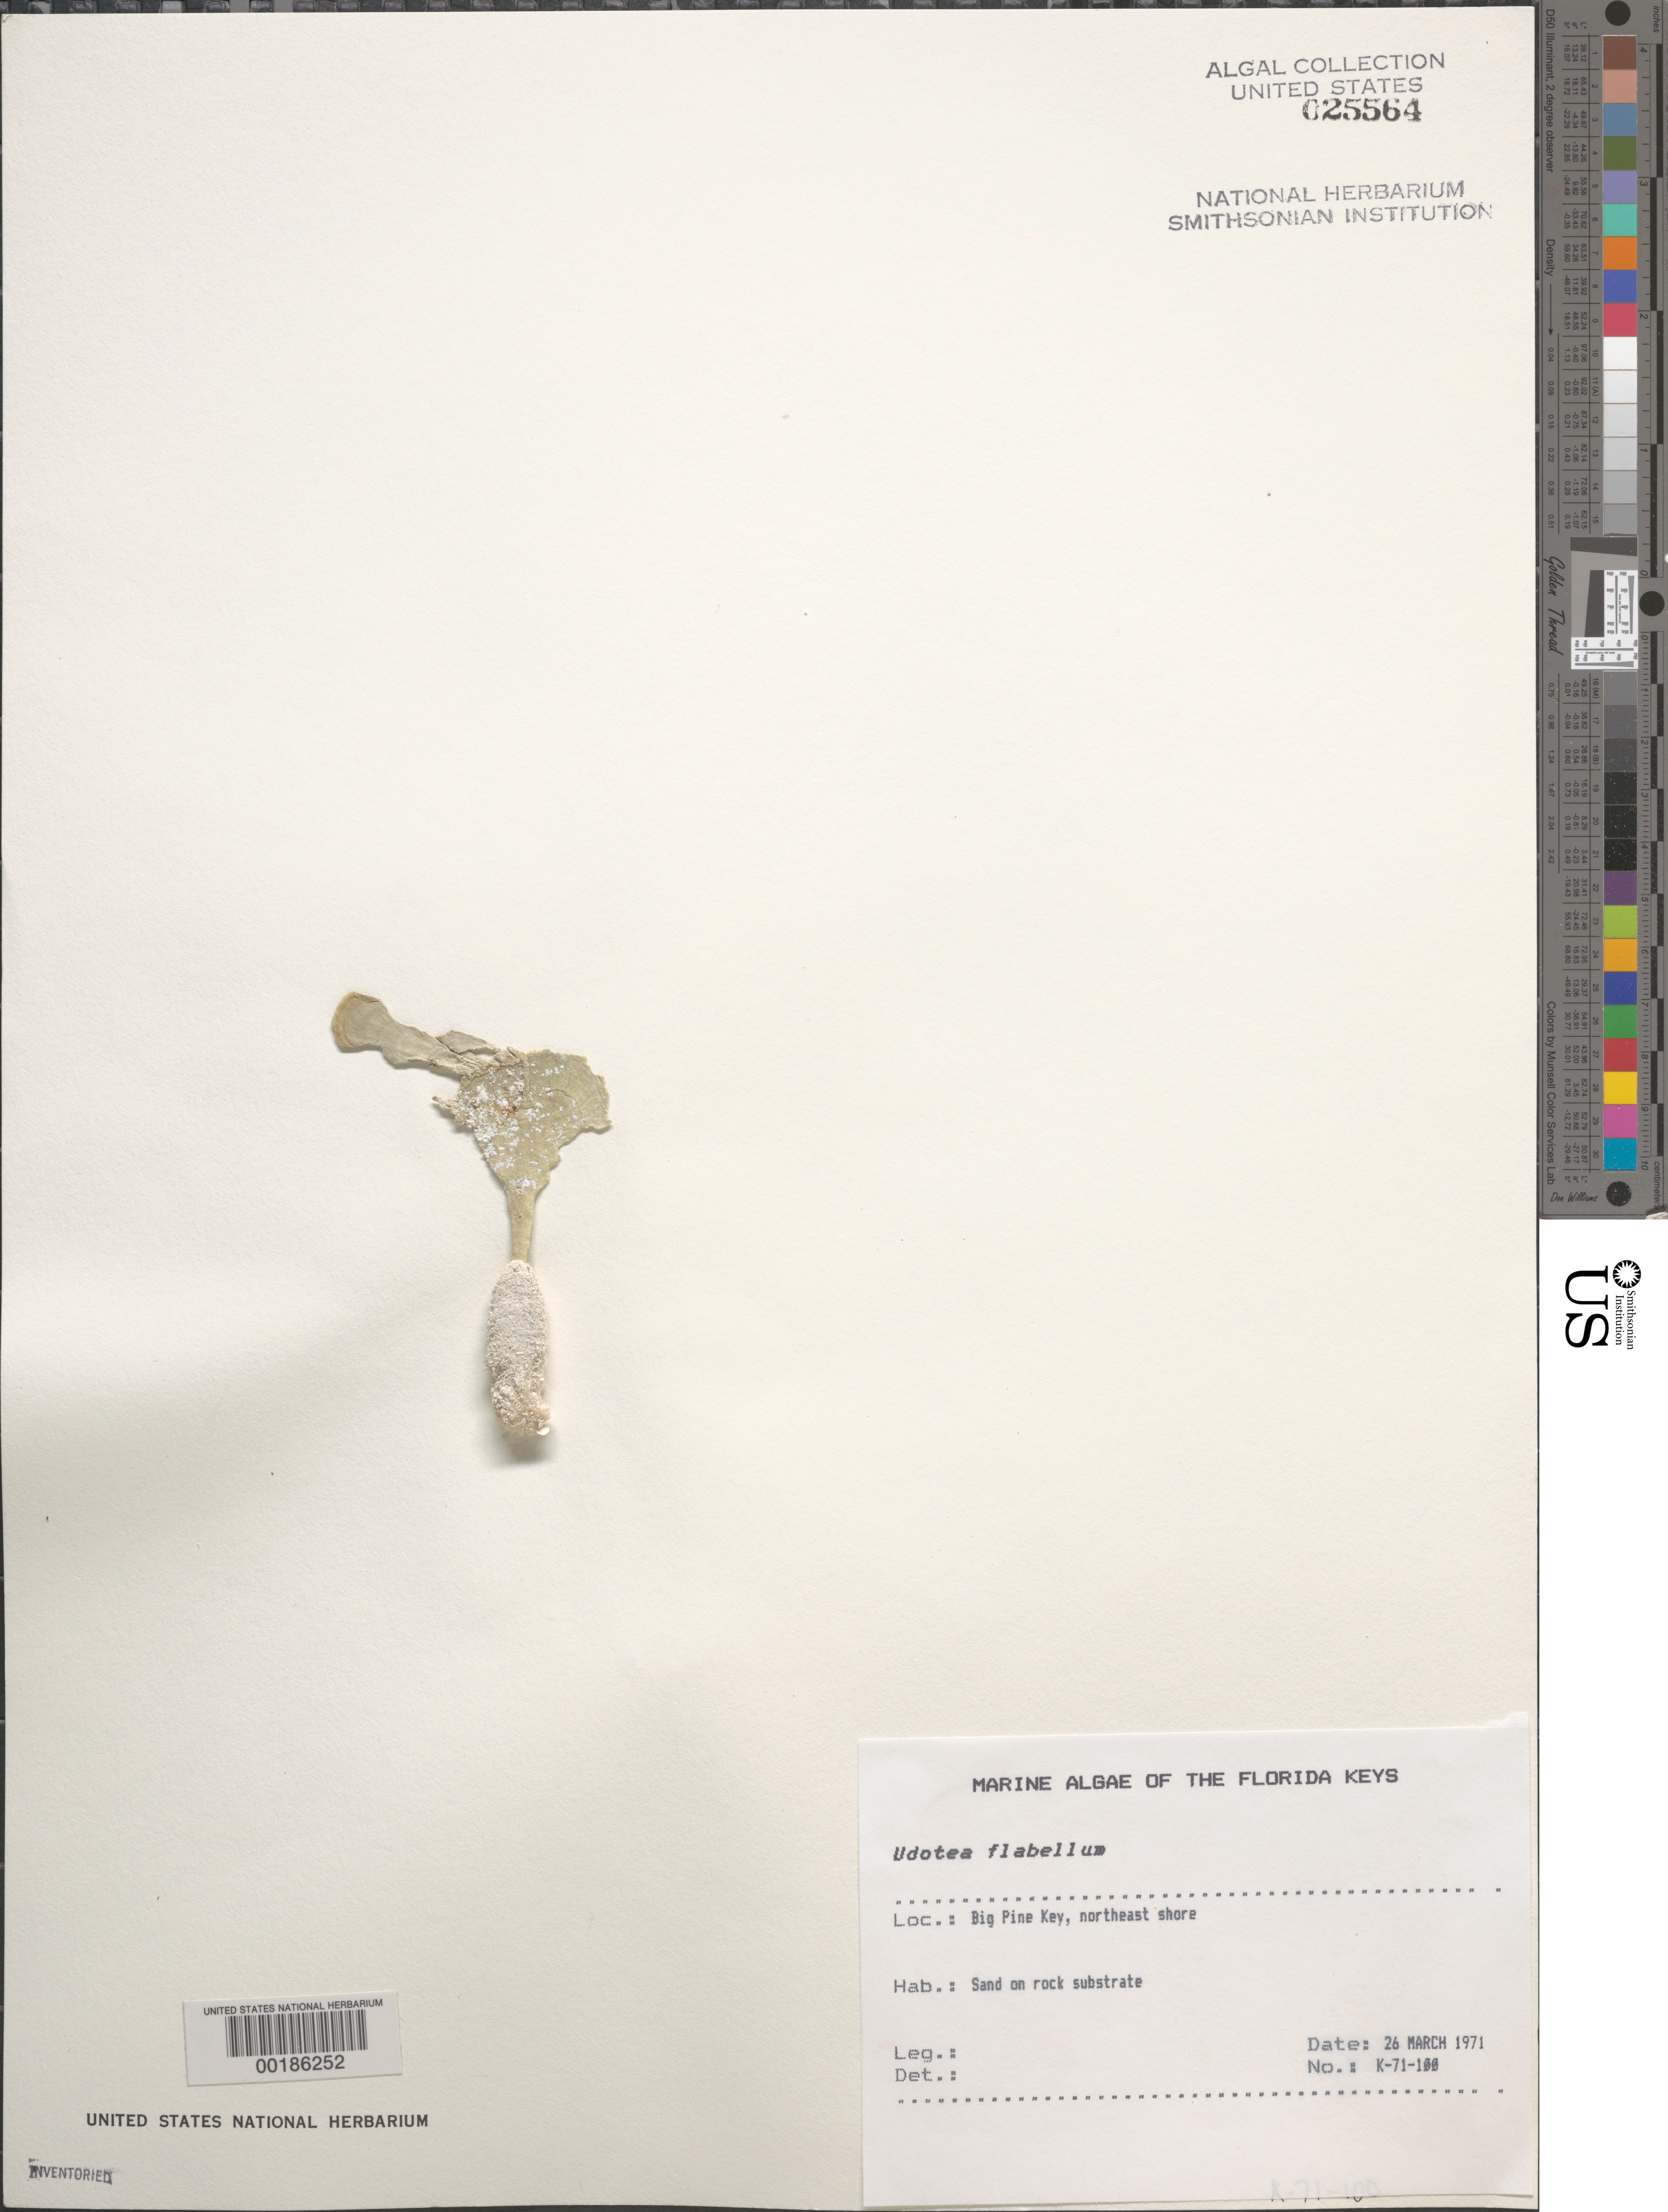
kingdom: Plantae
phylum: Chlorophyta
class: Ulvophyceae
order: Bryopsidales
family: Udoteaceae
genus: Udotea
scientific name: Udotea flabellum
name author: (J. Ellis & Sol.) M. Howe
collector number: K-71-100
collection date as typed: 26 Mar 1971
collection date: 1971-03-26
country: United States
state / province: Florida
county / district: Monroe County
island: Big Pine Key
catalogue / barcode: US 25564